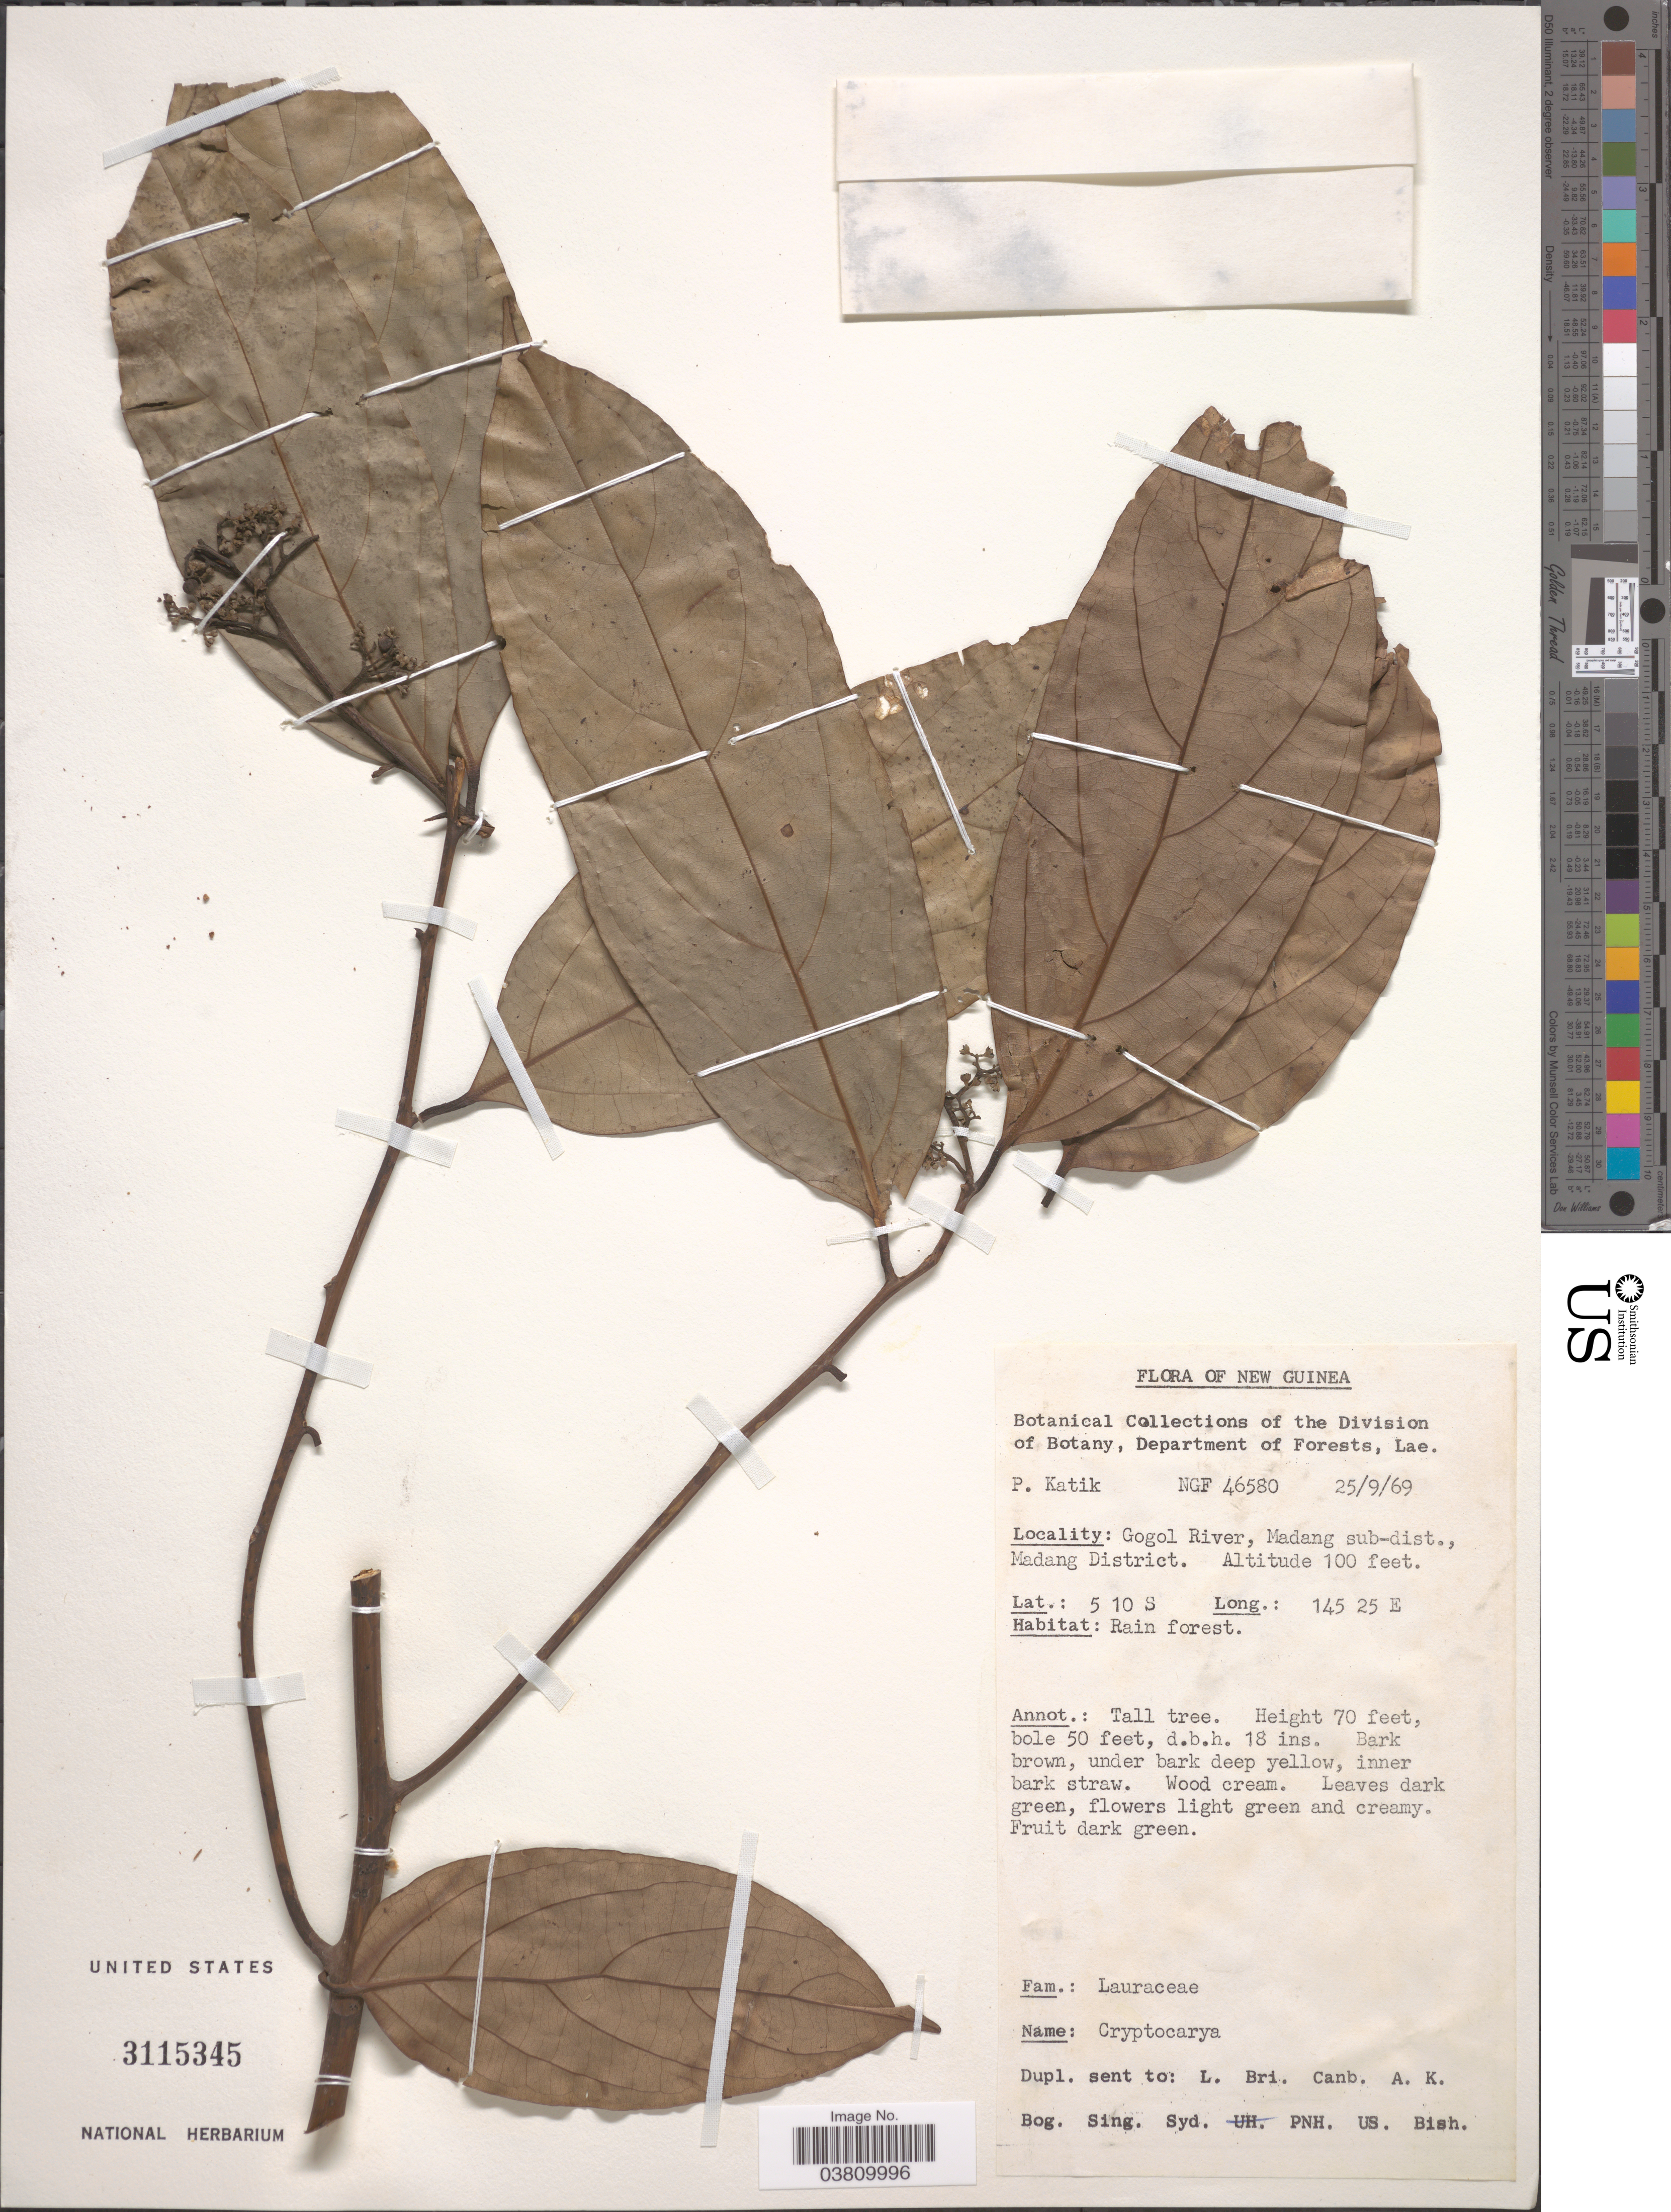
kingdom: Plantae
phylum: Tracheophyta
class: Magnoliopsida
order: Laurales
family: Lauraceae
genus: Cryptocarya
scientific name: Cryptocarya sp.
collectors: P. Katik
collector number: NGF46580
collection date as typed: Transcribed d/m/y: 25/9/69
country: Papua New Guinea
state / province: Madang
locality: New Guinea. Gogol River, Madang sub-dist., Madang District.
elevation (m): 30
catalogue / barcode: US 3115345